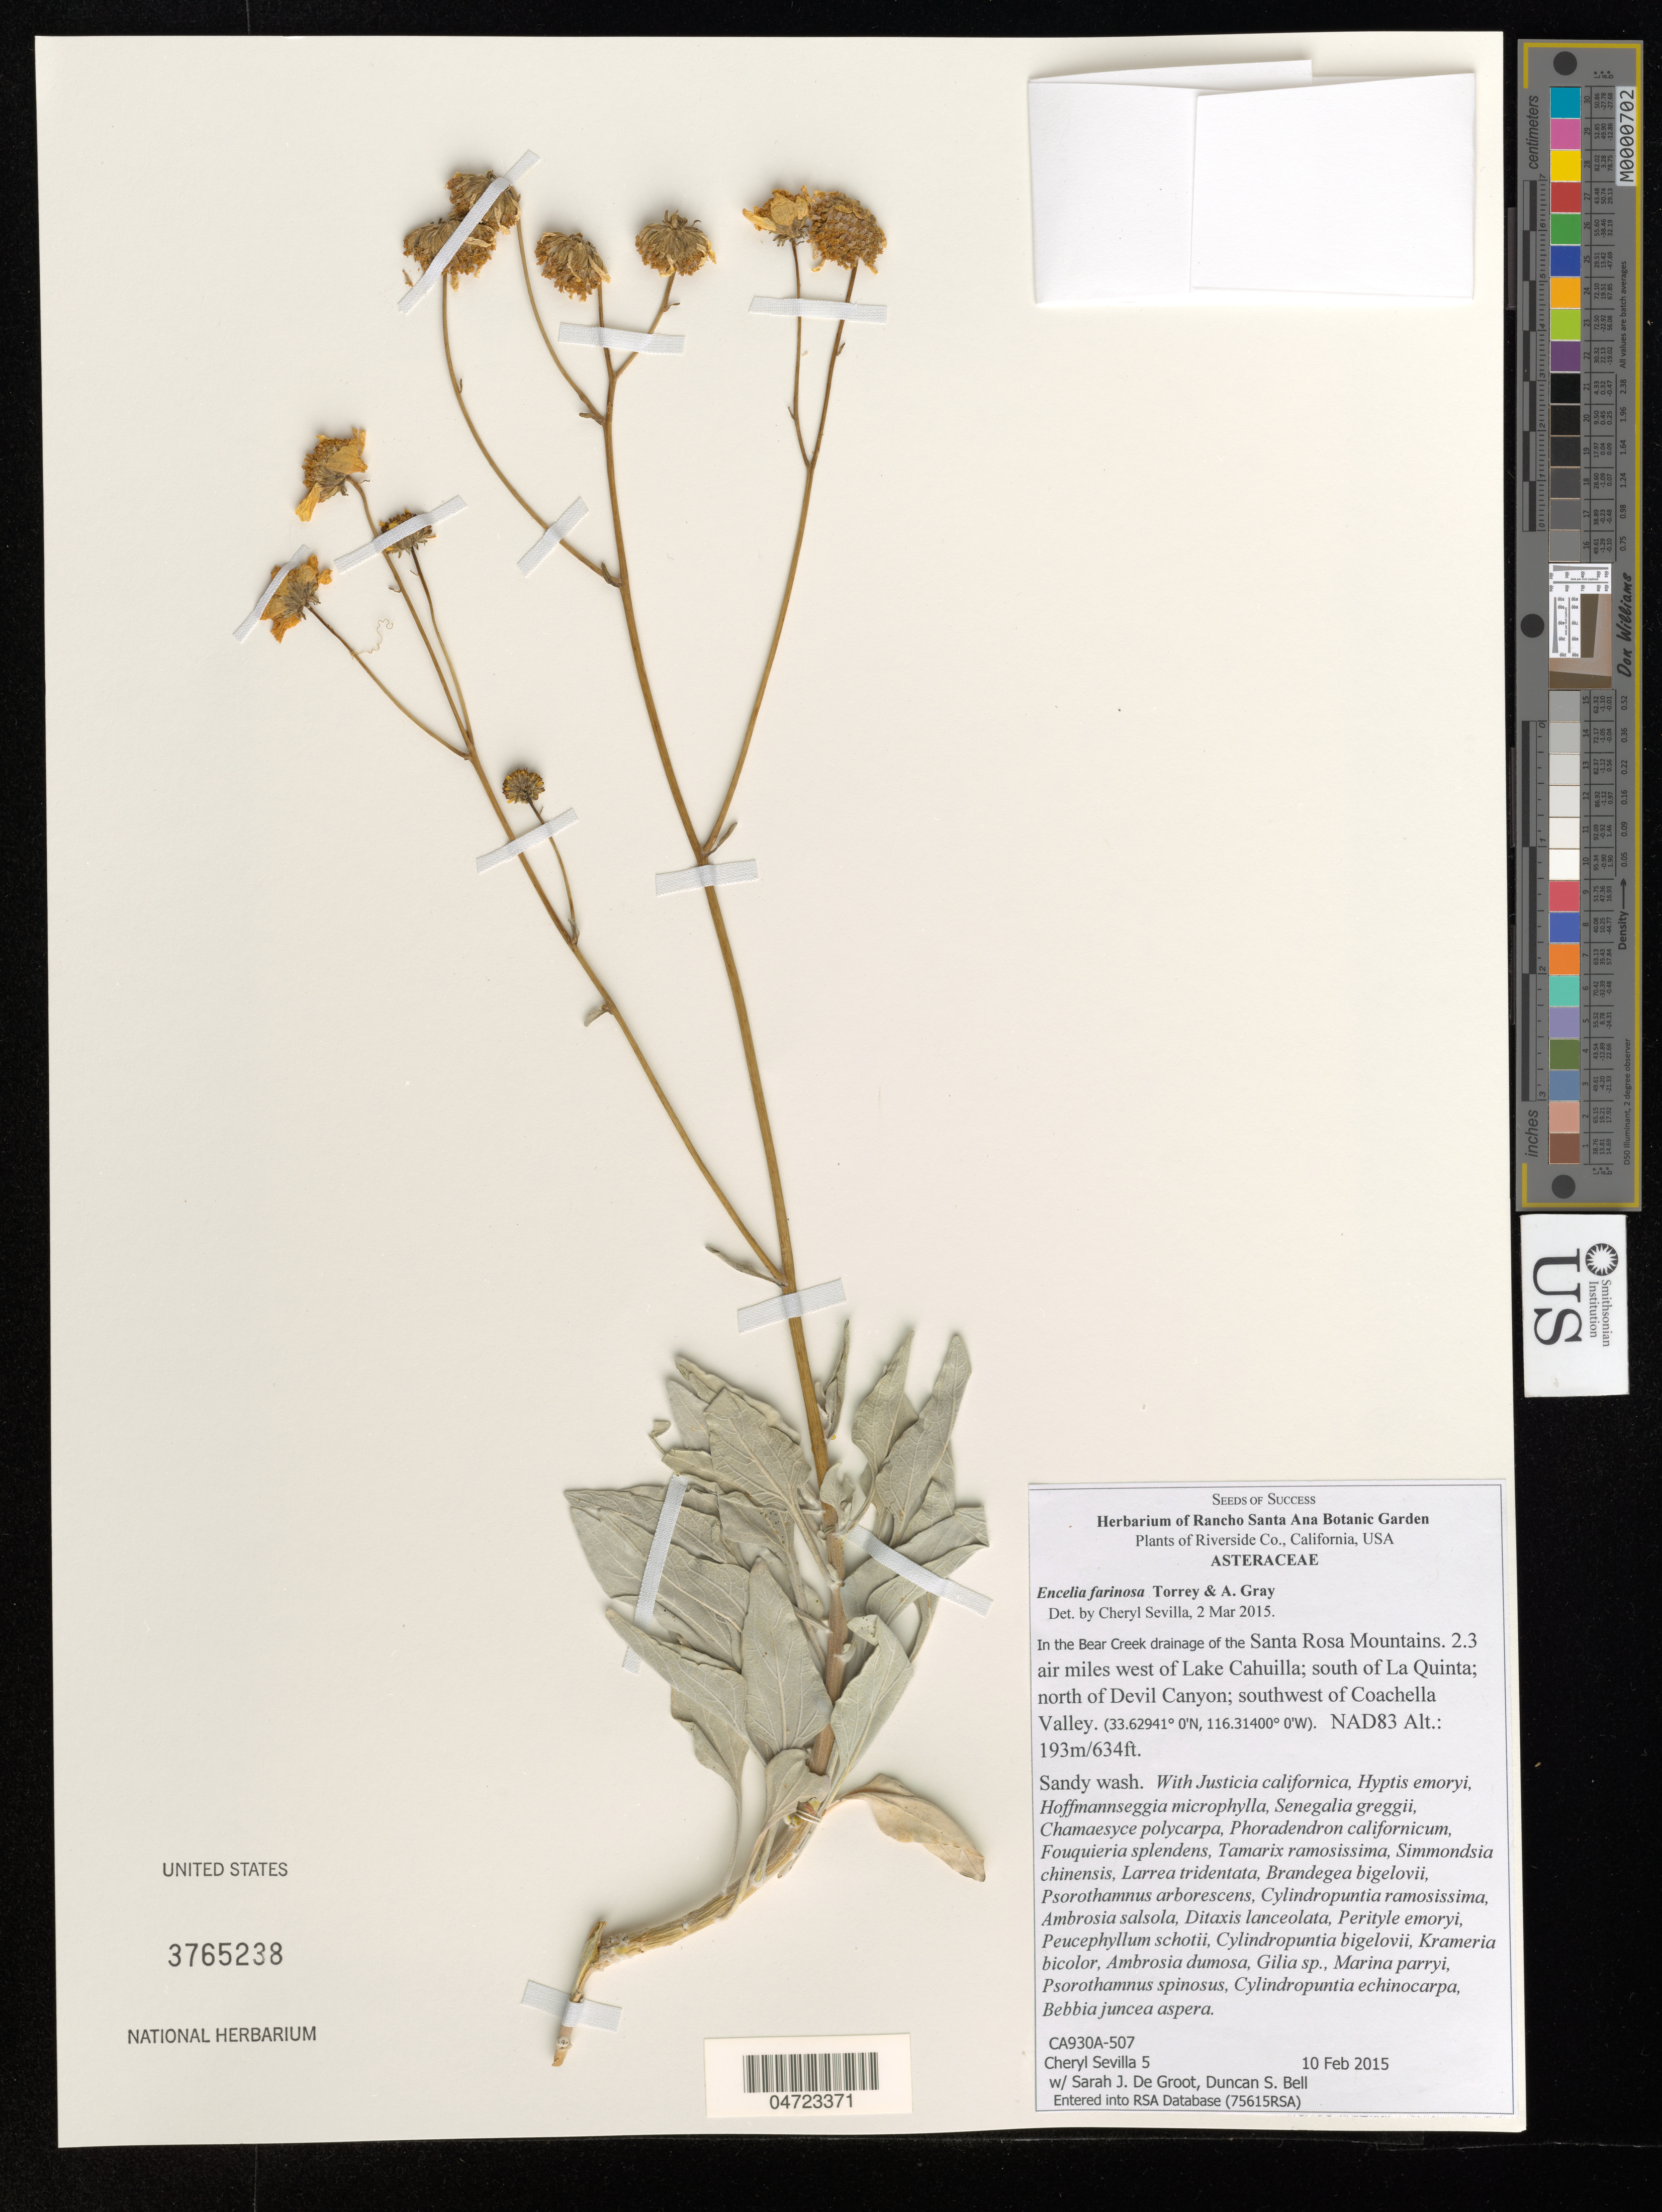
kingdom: Plantae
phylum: Tracheophyta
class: Magnoliopsida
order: Asterales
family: Asteraceae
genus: Encelia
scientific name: Encelia farinosa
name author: A. Gray ex Torr. in Emory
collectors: C. Sevilla, S. De Groot & D. S. Bell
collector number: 5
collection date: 2015-02-10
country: United States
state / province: California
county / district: Riverside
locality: Riverside Co. In the Bear Creek drainage of the Santa Rosa Mountains. 2.3 air miles west of Lake Cahuilla; south of La Quinta; north of Devil Canyon; southwest of Coachella Valley. NAD83.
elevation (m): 193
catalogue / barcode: US 3765238